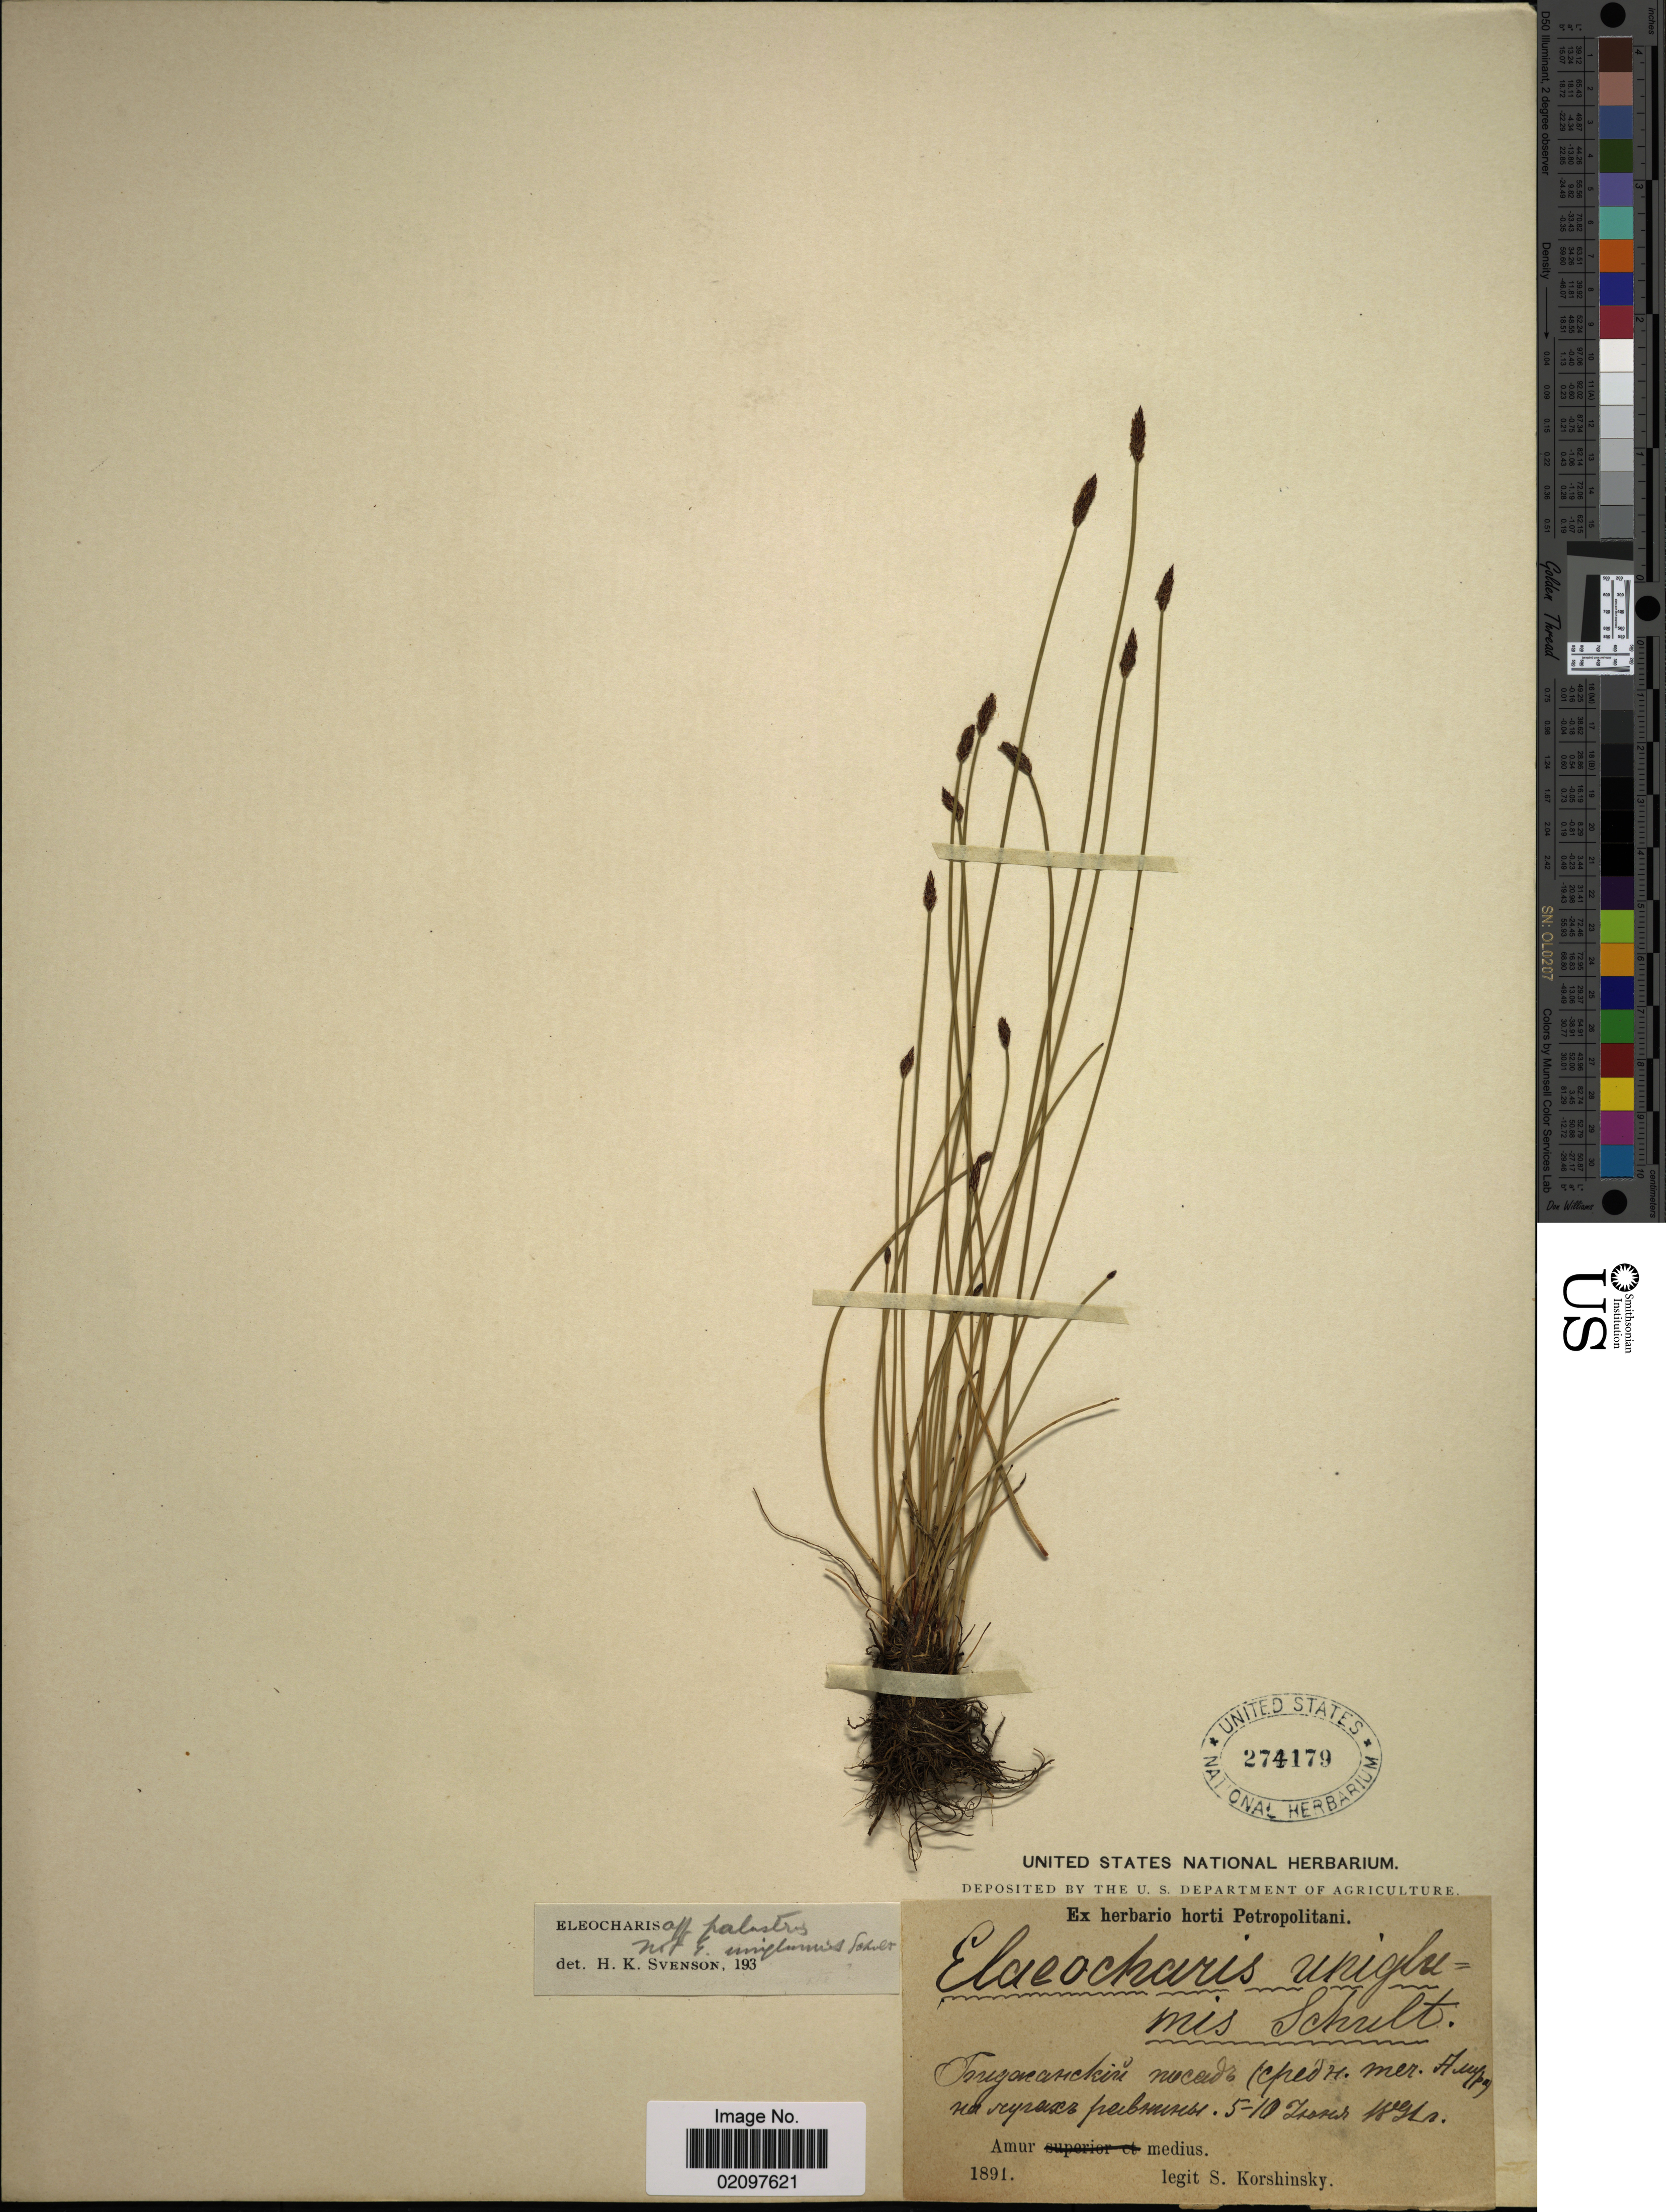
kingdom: Plantae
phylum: Tracheophyta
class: Liliopsida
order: Poales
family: Cyperaceae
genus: Eleocharis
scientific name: Eleocharis palustris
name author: (L.) Roem. & Schult.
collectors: S. I. Korshinsky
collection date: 1891-06-05/1891-06-10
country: Russian Federation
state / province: Jewish Autonomous O.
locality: Amur medius, Bidzhan, river Amur.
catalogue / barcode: US 274179